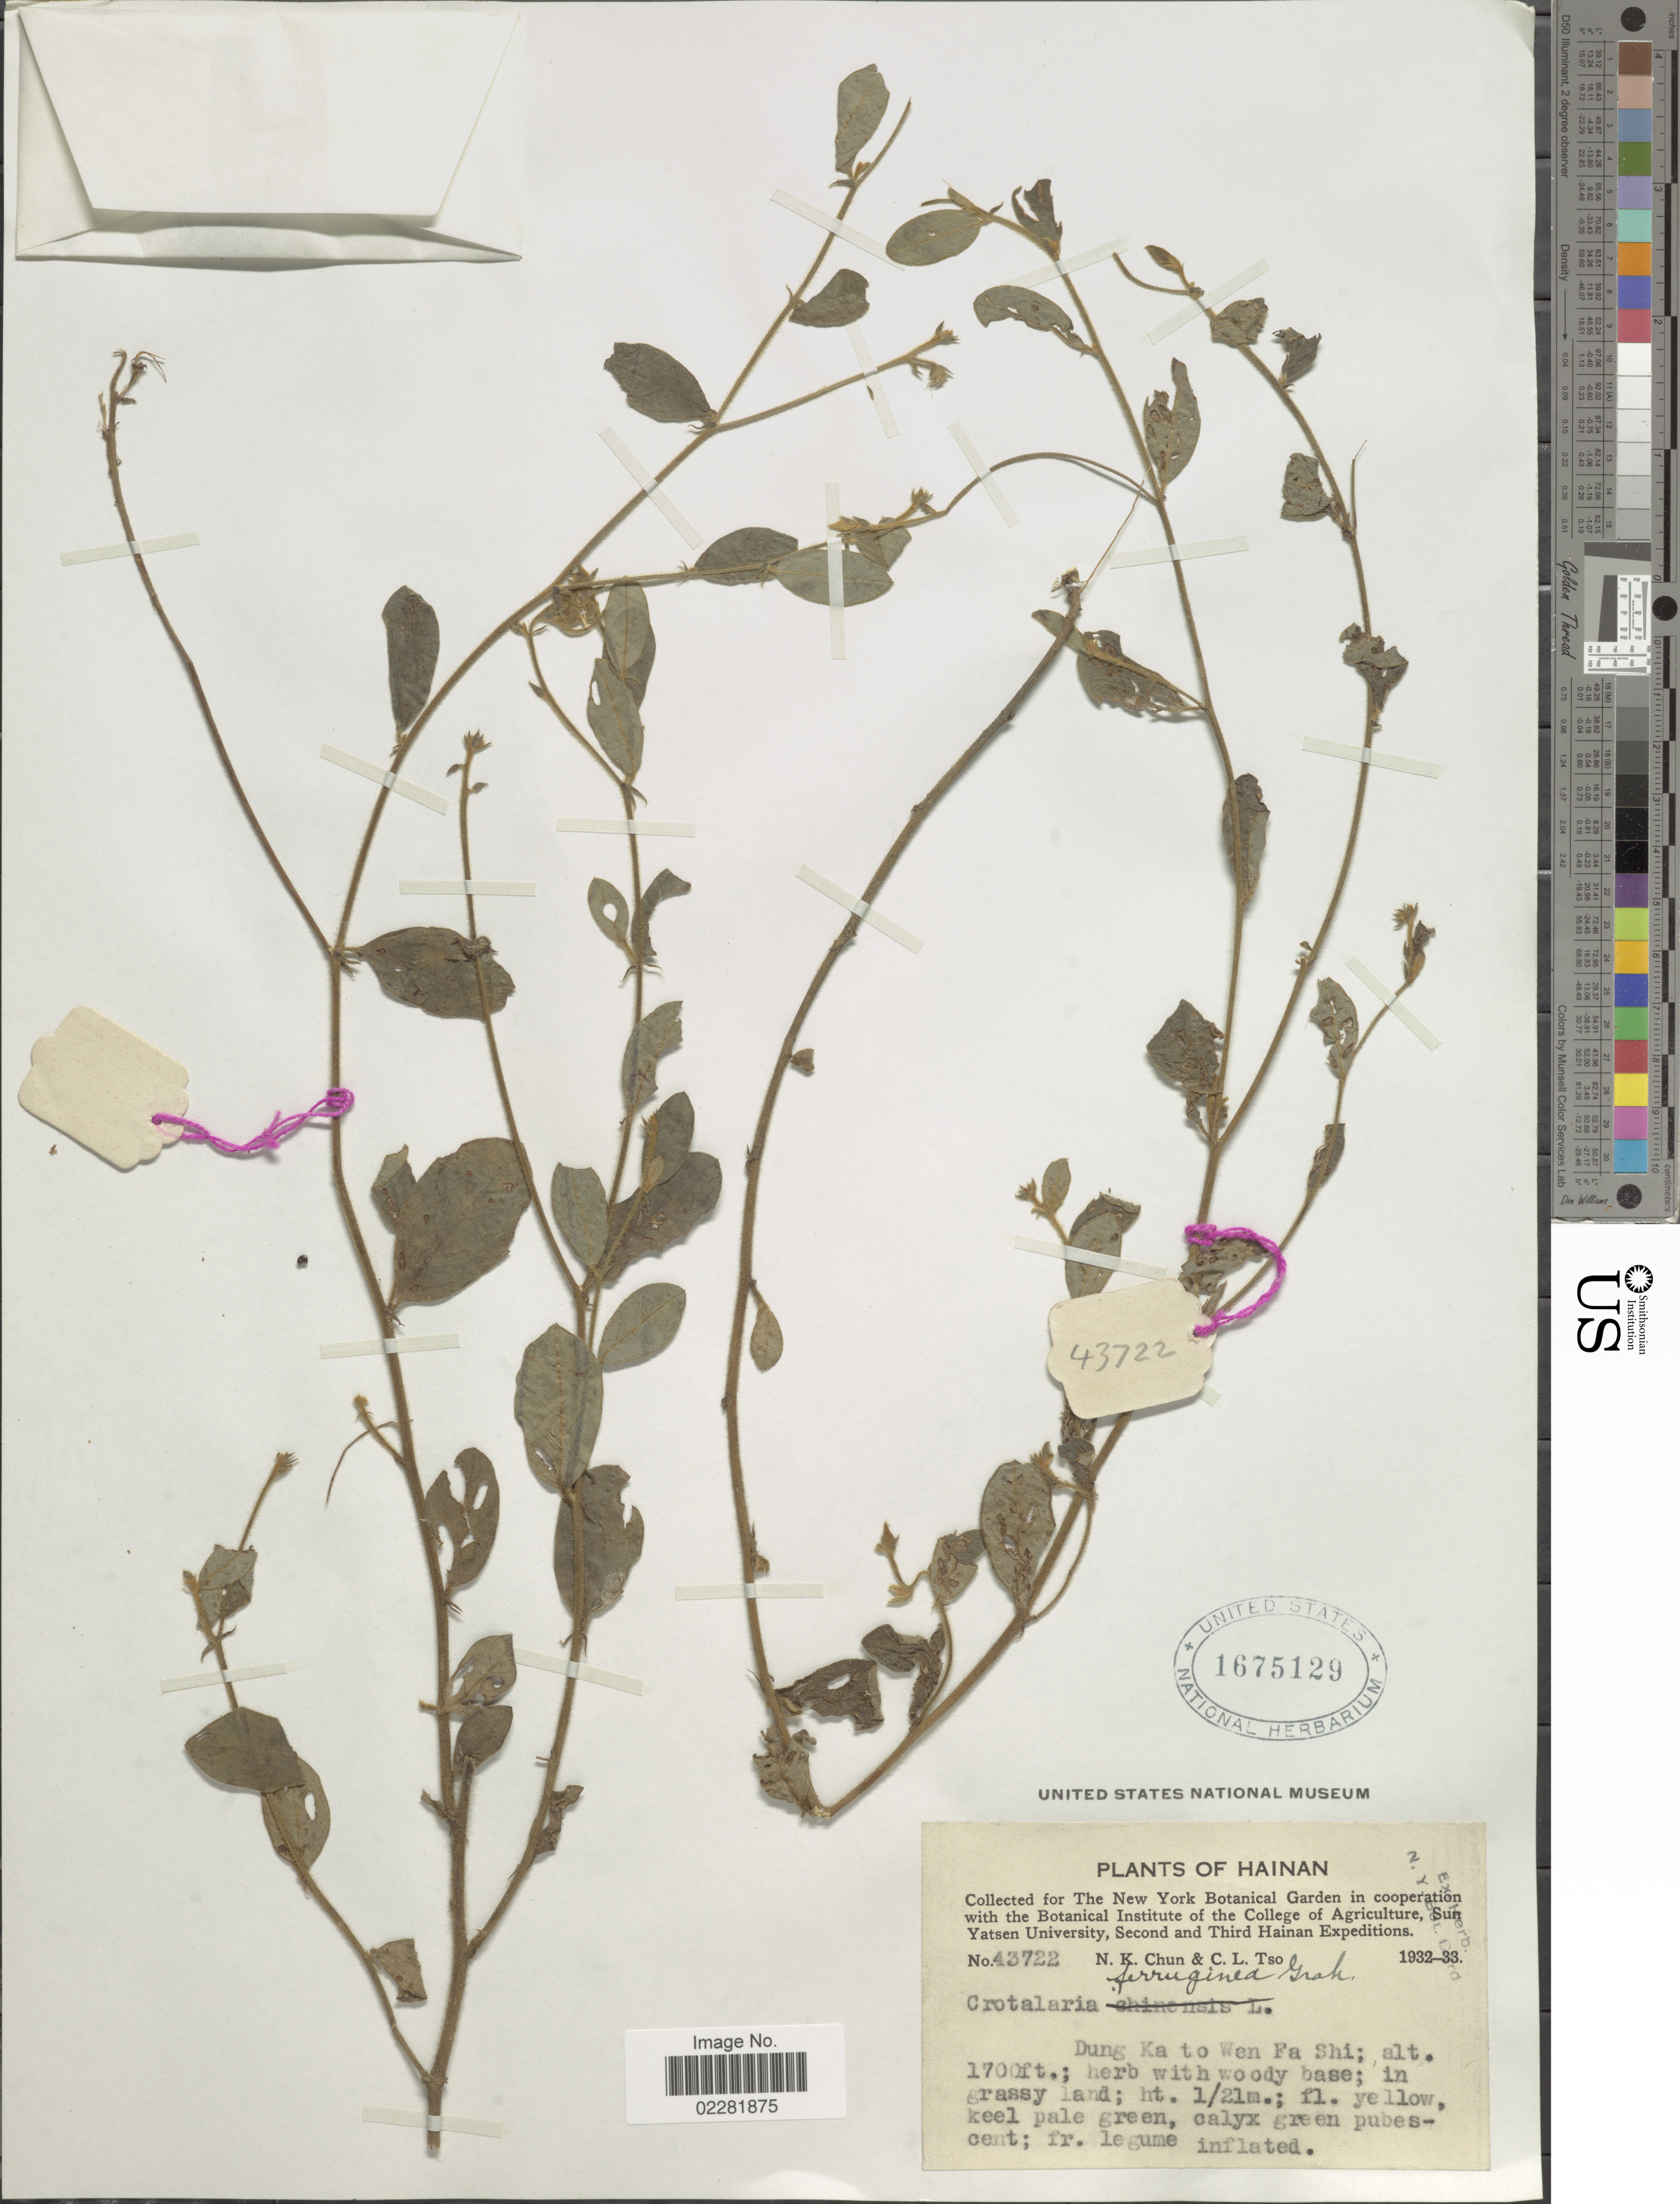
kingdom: Plantae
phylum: Tracheophyta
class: Magnoliopsida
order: Fabales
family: Fabaceae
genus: Crotalaria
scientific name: Crotalaria ferruginea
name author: Graham ex Benth.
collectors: N. K. Chun & C. Tso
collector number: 43722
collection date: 1932/1933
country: China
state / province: Hainan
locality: Dung Ka to Wen Fa Shi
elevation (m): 518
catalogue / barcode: US 1675129